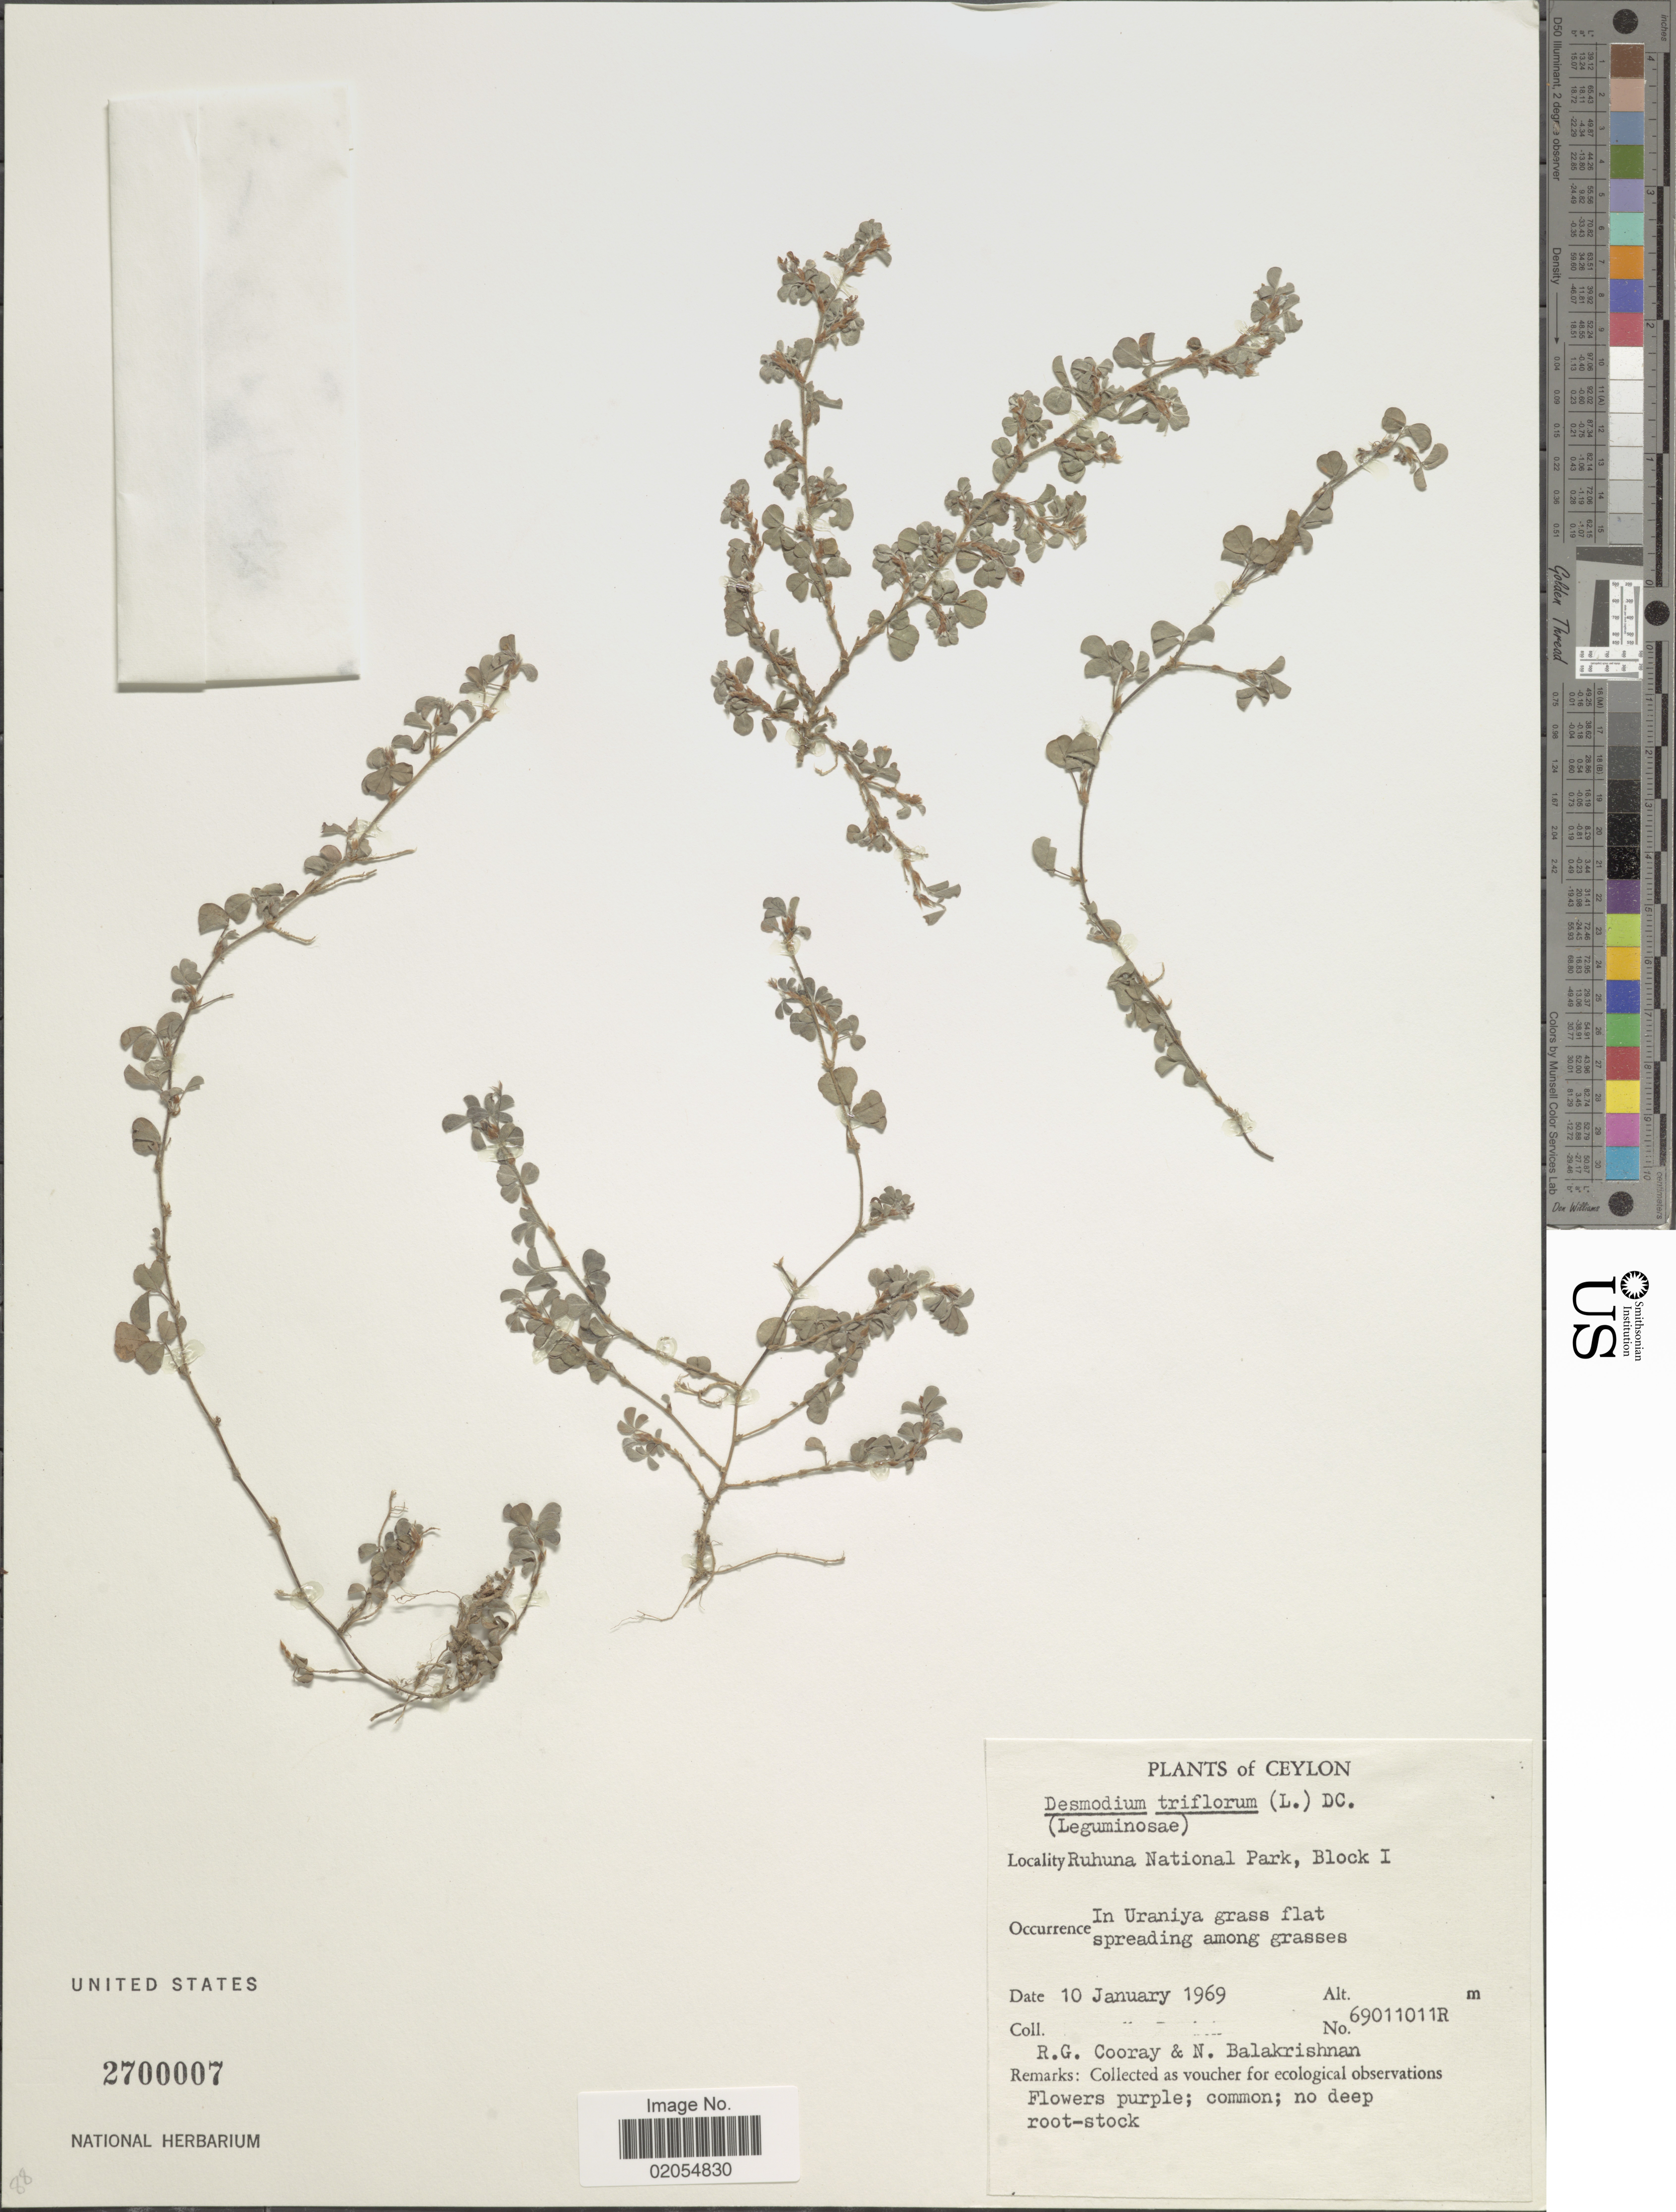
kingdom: Plantae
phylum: Tracheophyta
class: Magnoliopsida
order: Fabales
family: Fabaceae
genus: Grona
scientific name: Grona triflora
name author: (L.) H. Ohashi & K. Ohashi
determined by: Strong, Mark T., (BOT), Smithsonian Institution - National Museum of Natural History (UNITED STATES)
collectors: R. Cooray & N. Balakrishnan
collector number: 69011011R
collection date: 1969-01-10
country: Sri Lanka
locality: Ceylon, Ruhuna National Park, Block 1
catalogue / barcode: US 2700007